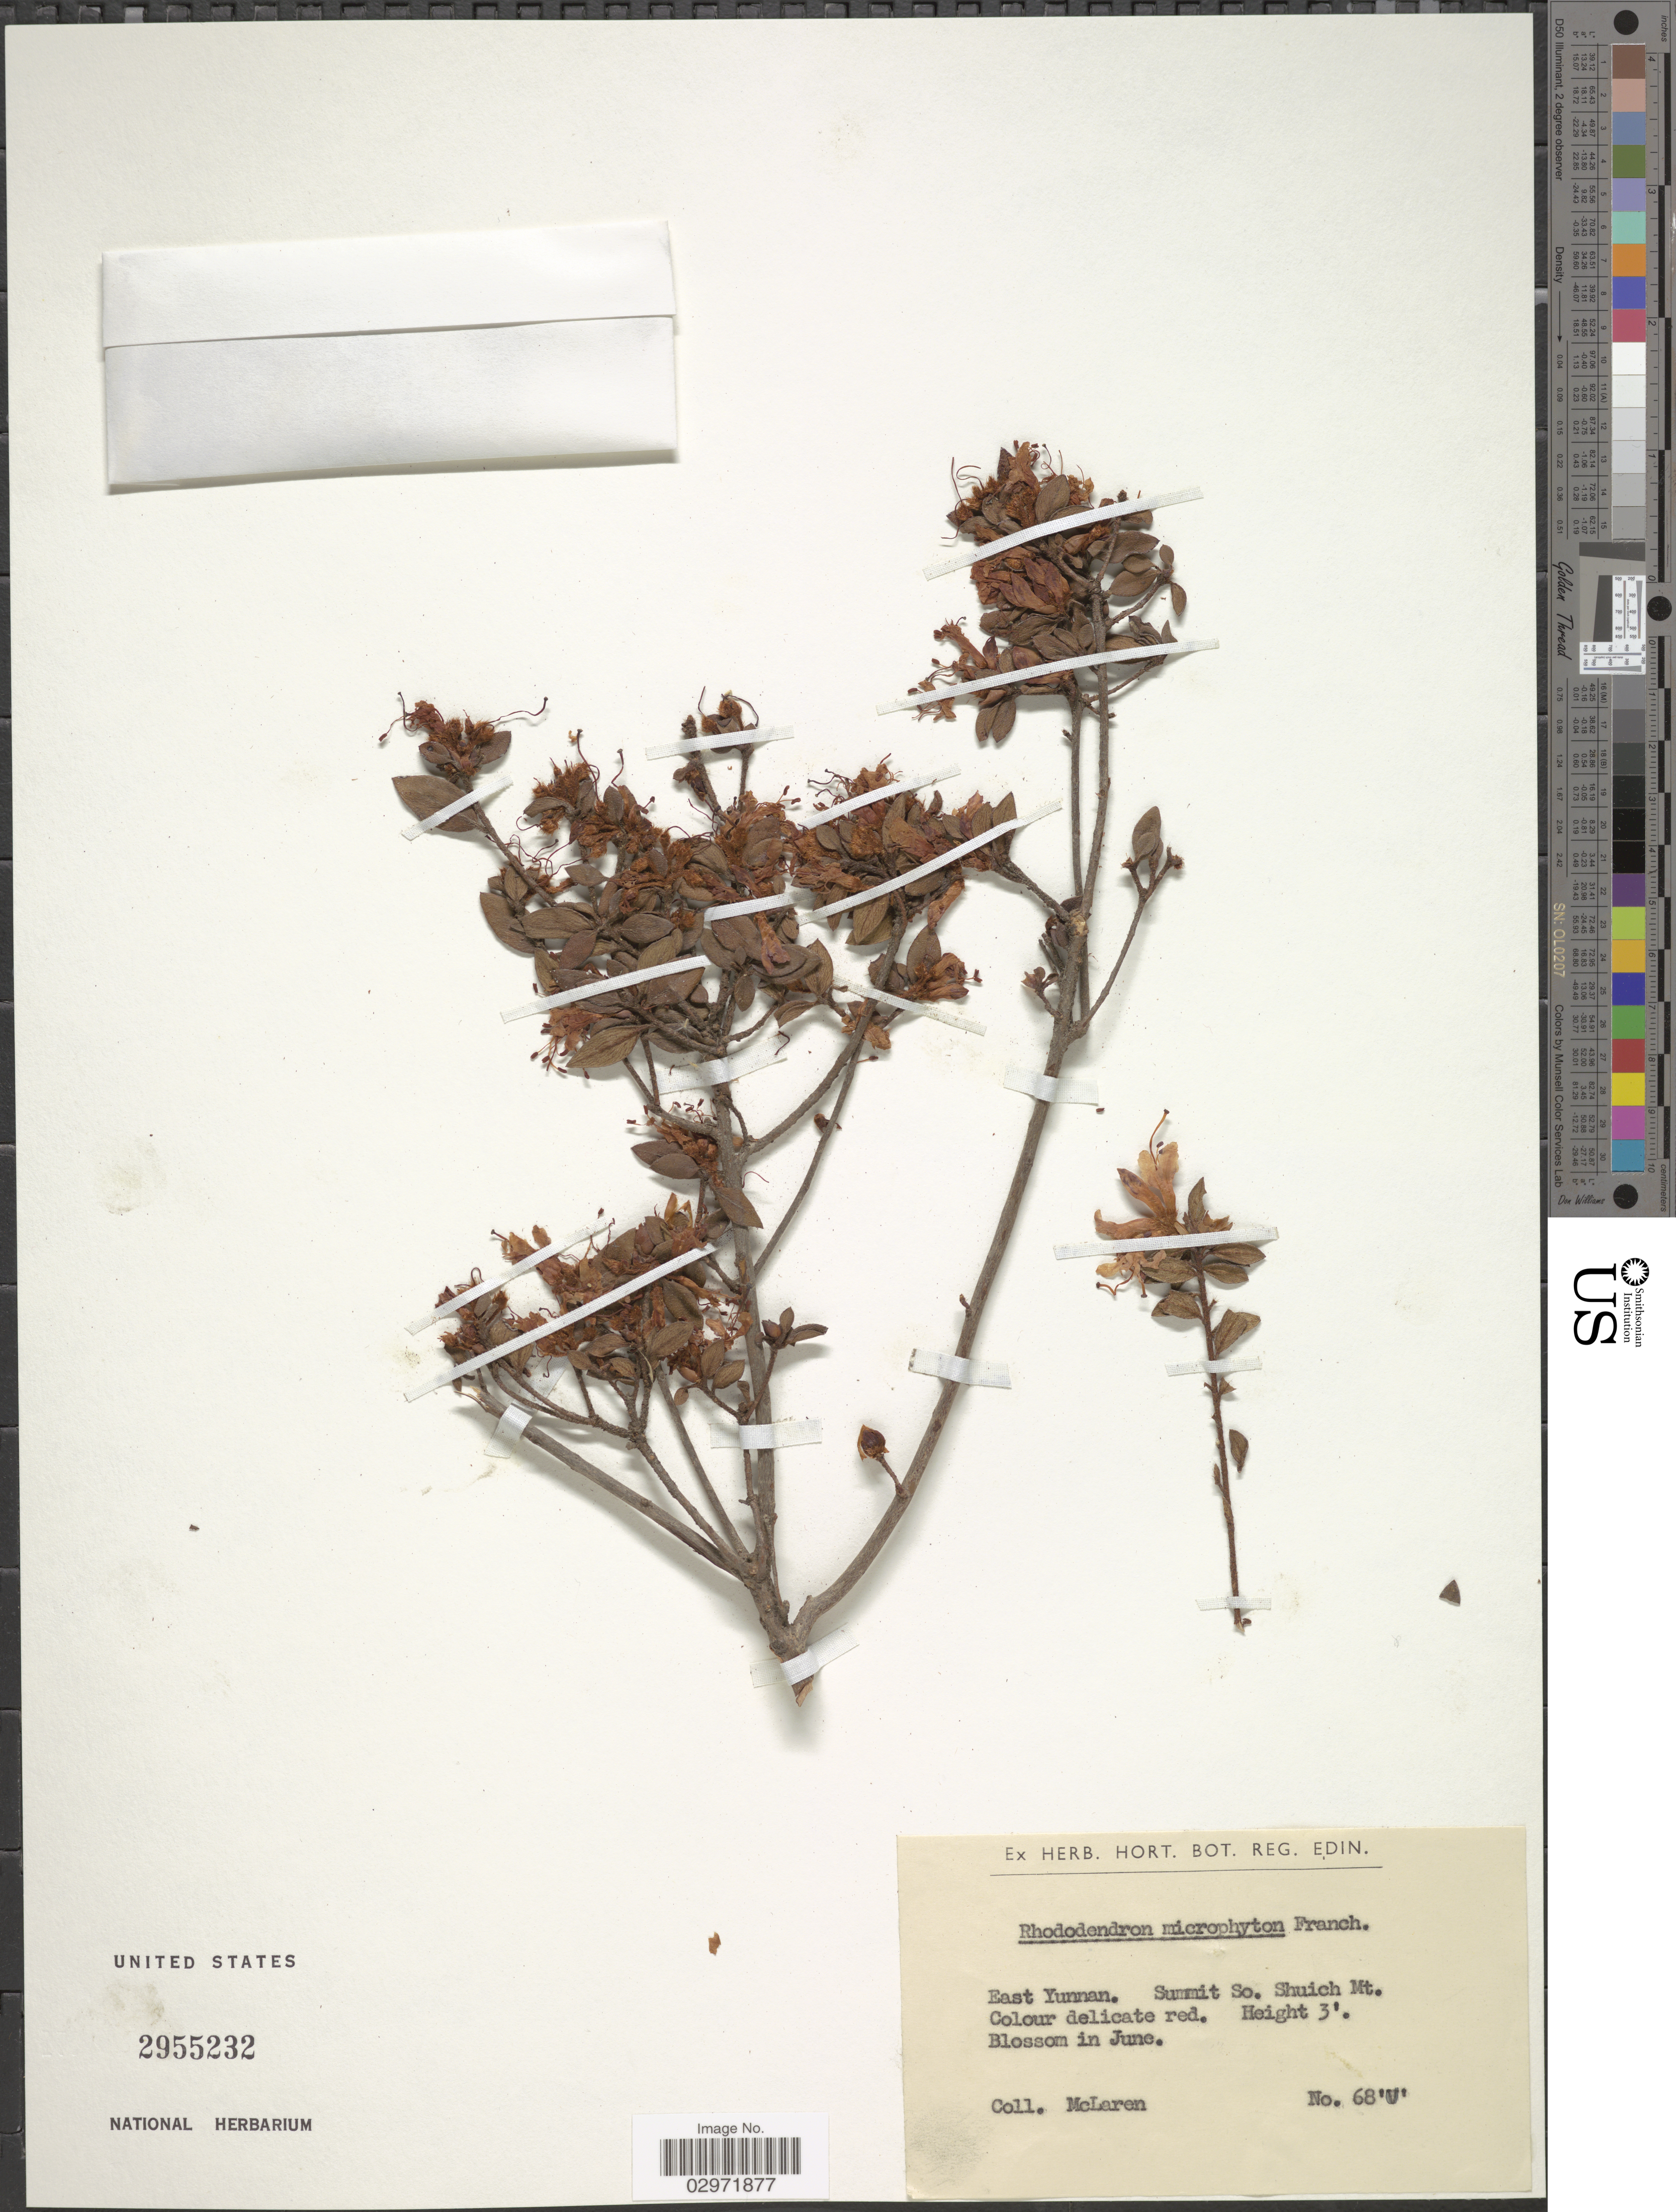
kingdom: Plantae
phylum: Tracheophyta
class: Magnoliopsida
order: Ericales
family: Ericaceae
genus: Rhododendron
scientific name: Rhododendron microphyton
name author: Franch.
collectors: McLaren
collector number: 68'U'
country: China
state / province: Yunnan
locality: East Yunnan. Summit So. Shuich Mt.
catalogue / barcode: US 2955232